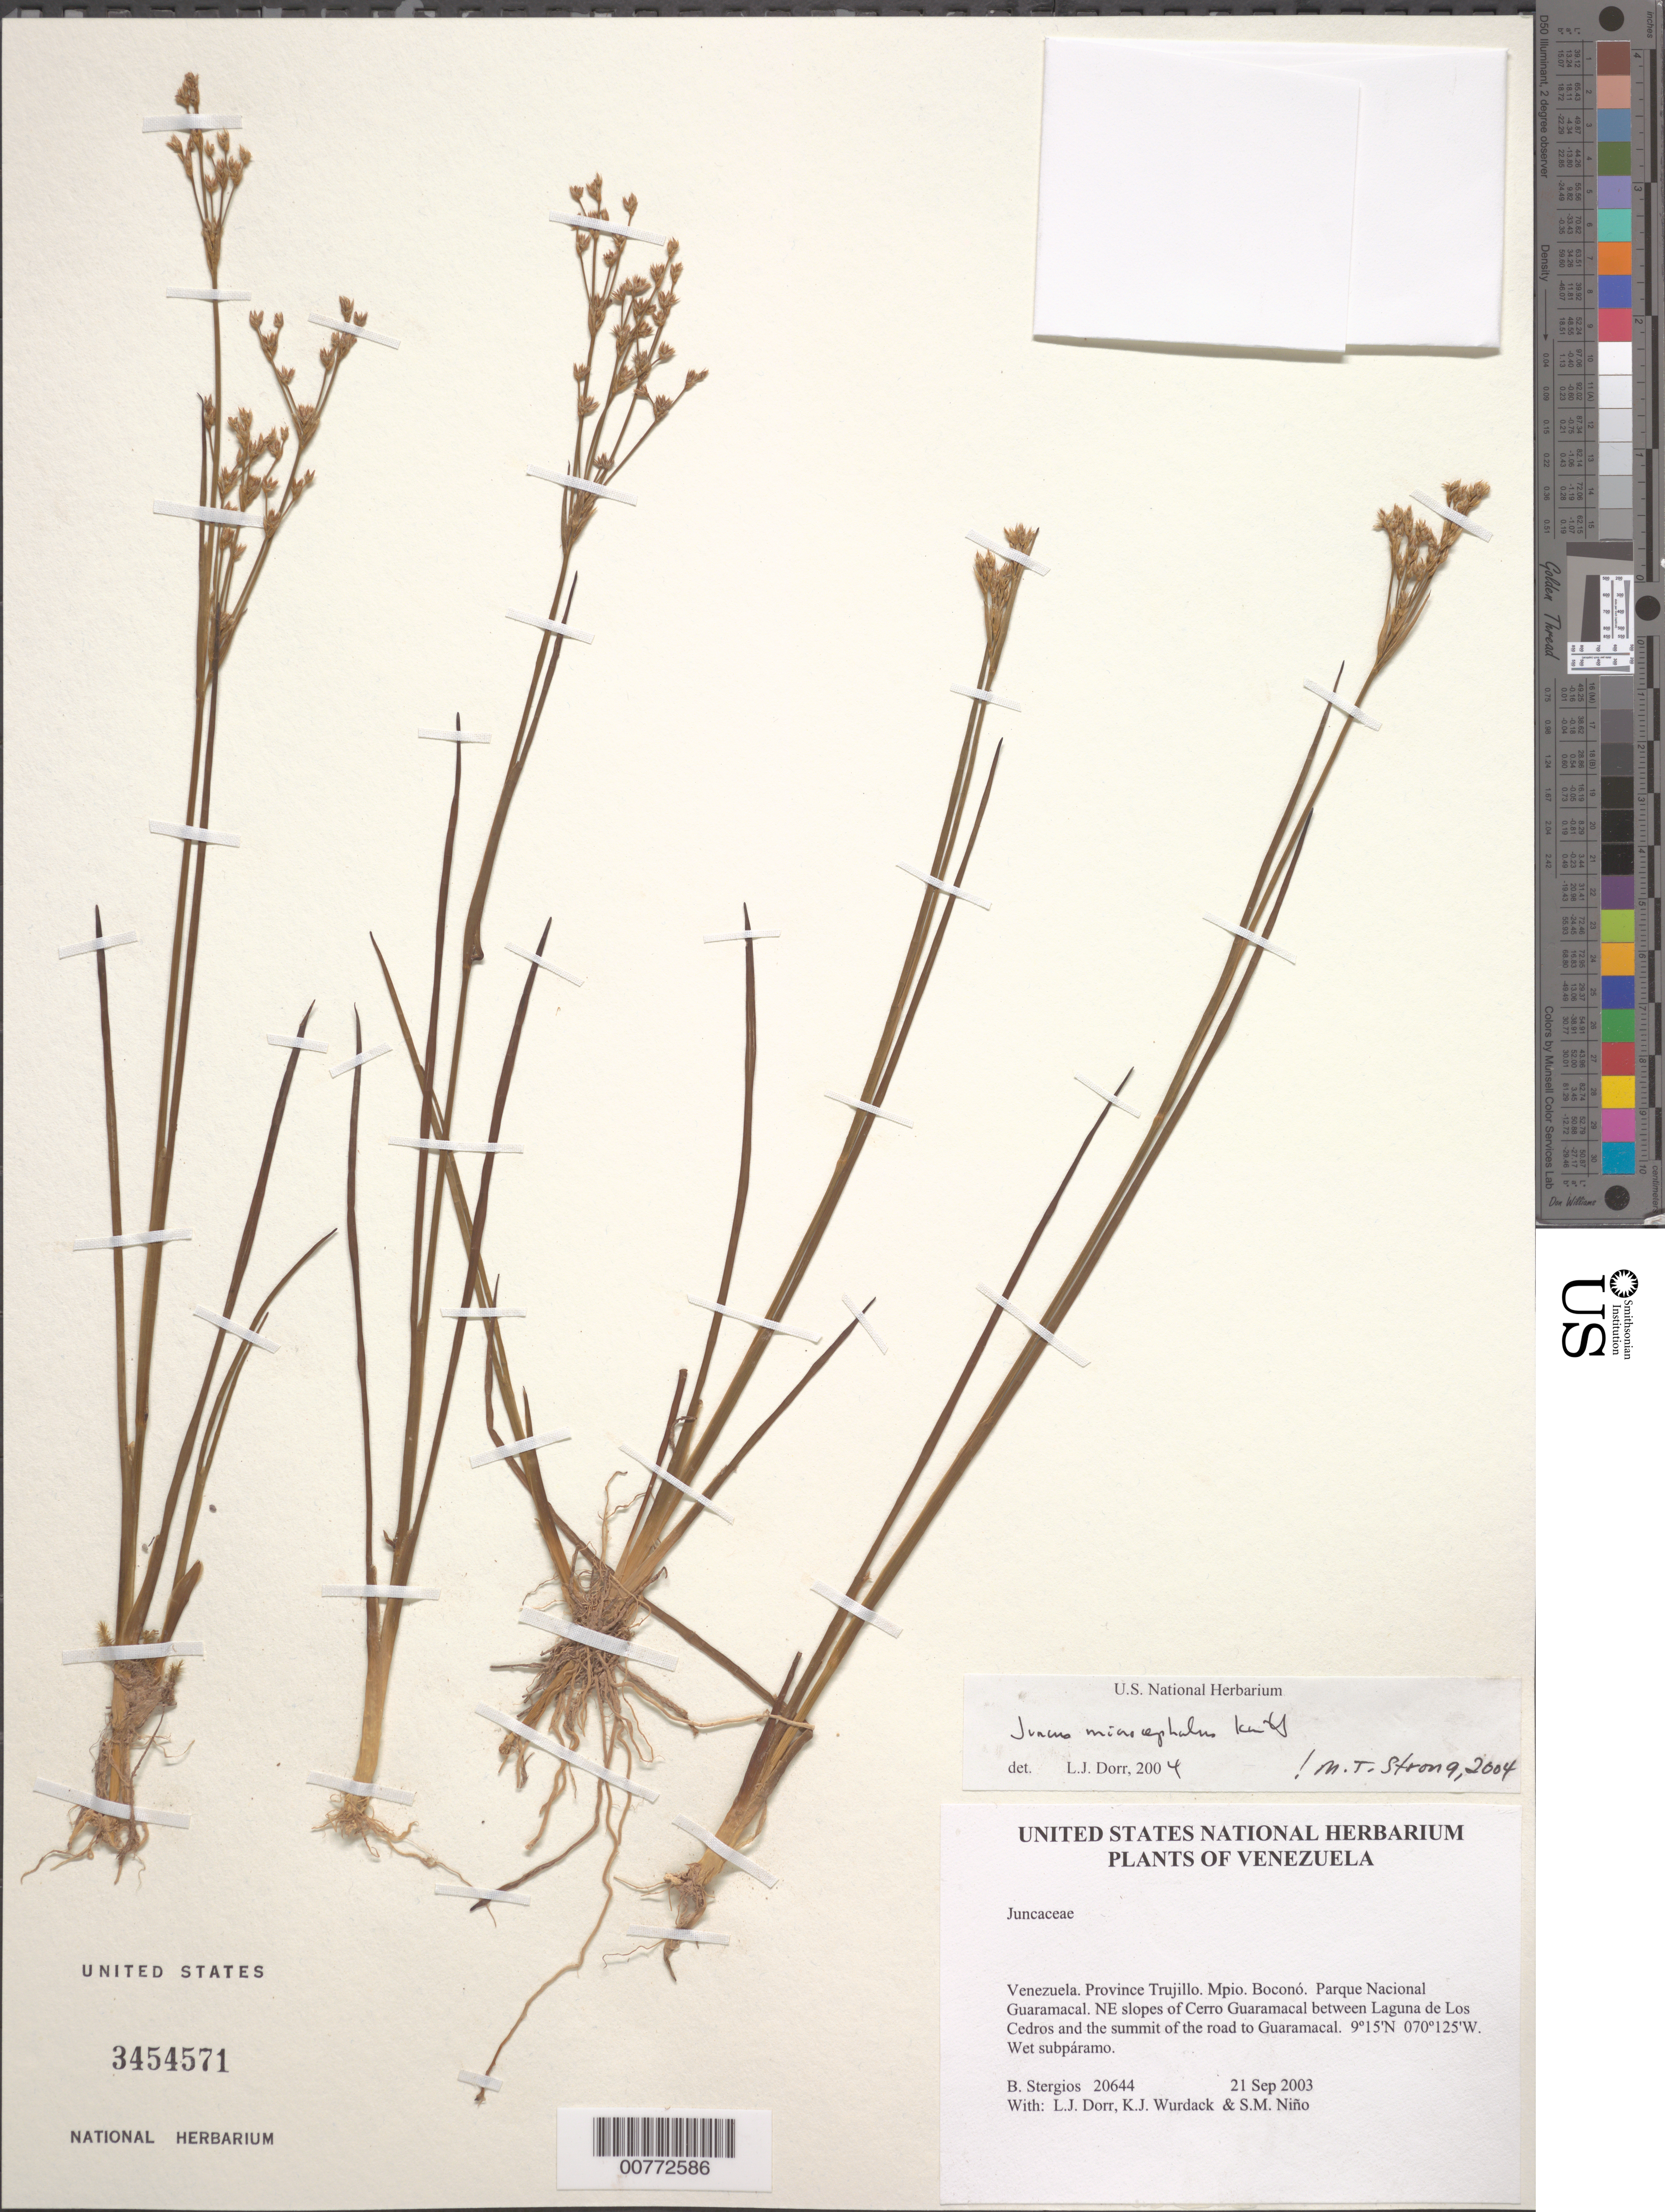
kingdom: Plantae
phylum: Tracheophyta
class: Liliopsida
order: Poales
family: Juncaceae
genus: Juncus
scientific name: Juncus microcephalus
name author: Kunth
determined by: Dorr, L. J., (BOT), Smithsonian Institution - National Museum of Natural History (UNITED STATES)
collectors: B. G. Stergios, L. J. Dorr, K. Wurdack & S. M. Niño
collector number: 20644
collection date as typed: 21 Sep 2003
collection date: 2003-09-21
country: Venezuela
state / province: Trujillo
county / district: Boconó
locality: Parque Nacional Guaramacal. NE slopes of Cerro Guaramacal between Laguna de Los Cedros and the summit of the road to Guaramacal.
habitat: Wet subpáramo.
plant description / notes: MO, NY, PORT, US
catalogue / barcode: US 3454571